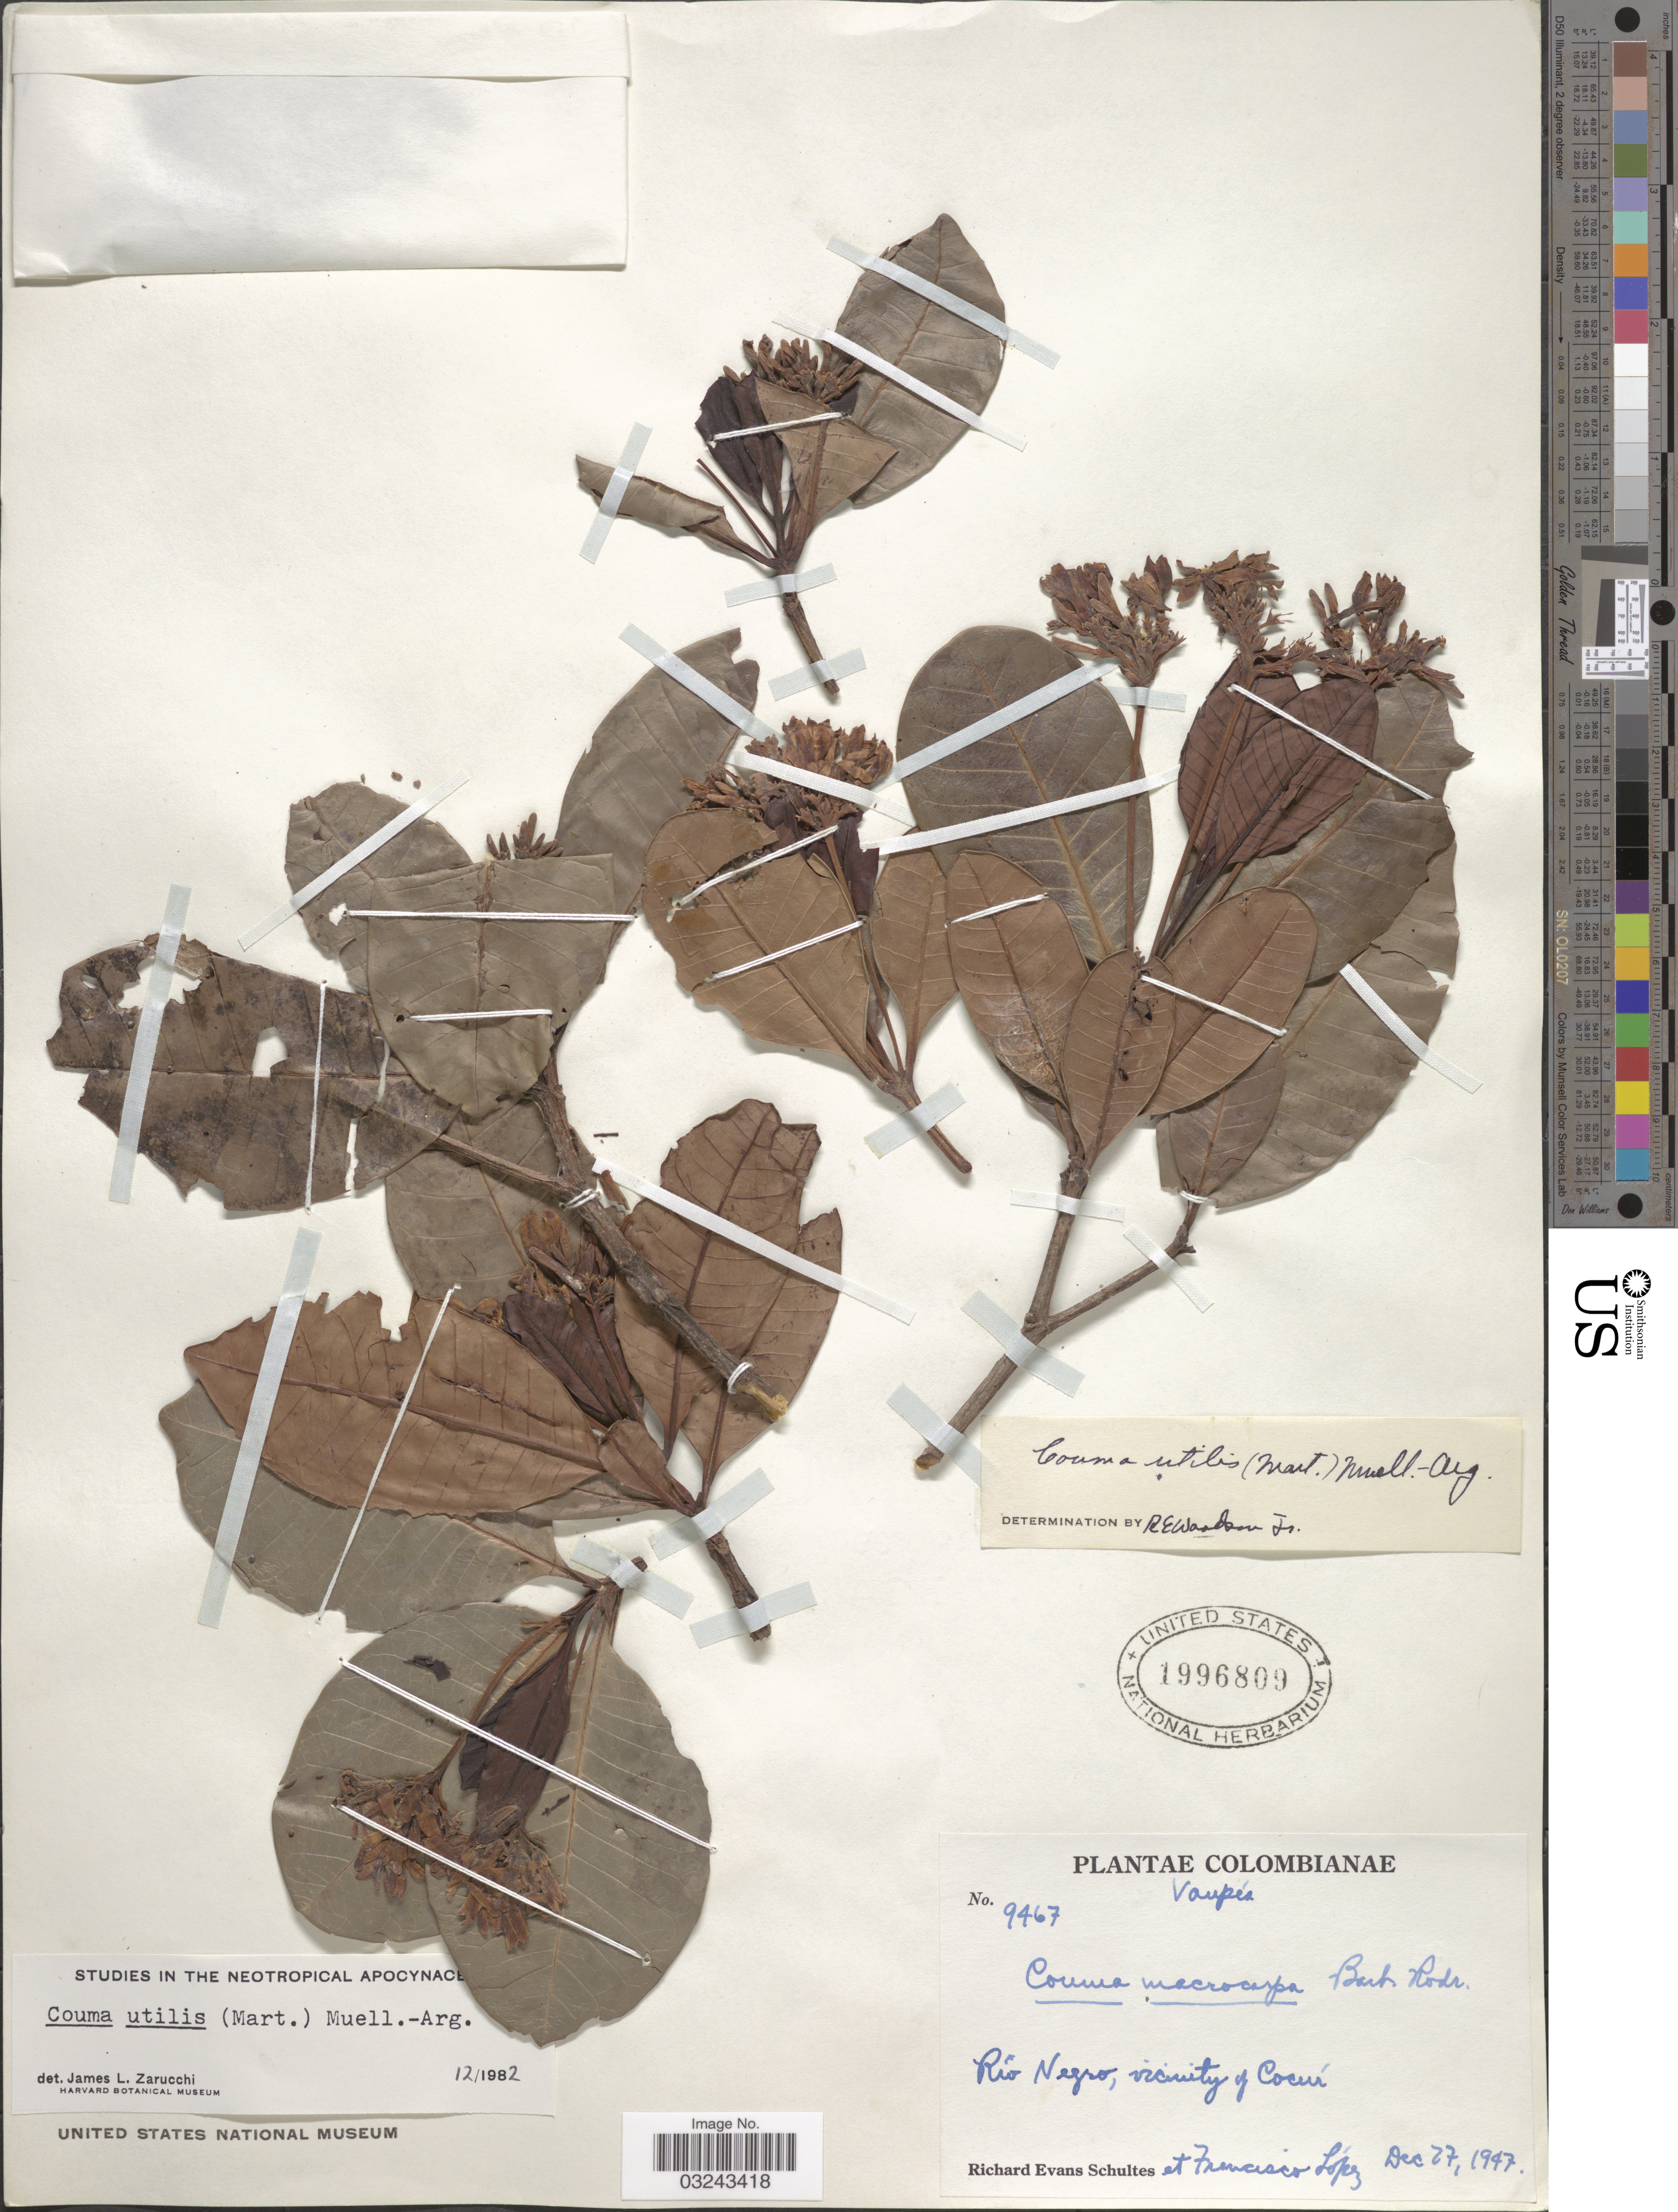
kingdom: Plantae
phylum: Tracheophyta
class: Magnoliopsida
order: Gentianales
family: Apocynaceae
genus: Couma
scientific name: Couma utilis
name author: (Mart.) Müll. Arg.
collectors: R. E. Schultes & F. Lopéz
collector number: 9467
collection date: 1947-12-27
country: Colombia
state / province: Vaupés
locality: Río Negro, vicinity of Cocuy.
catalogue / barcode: US 1996809